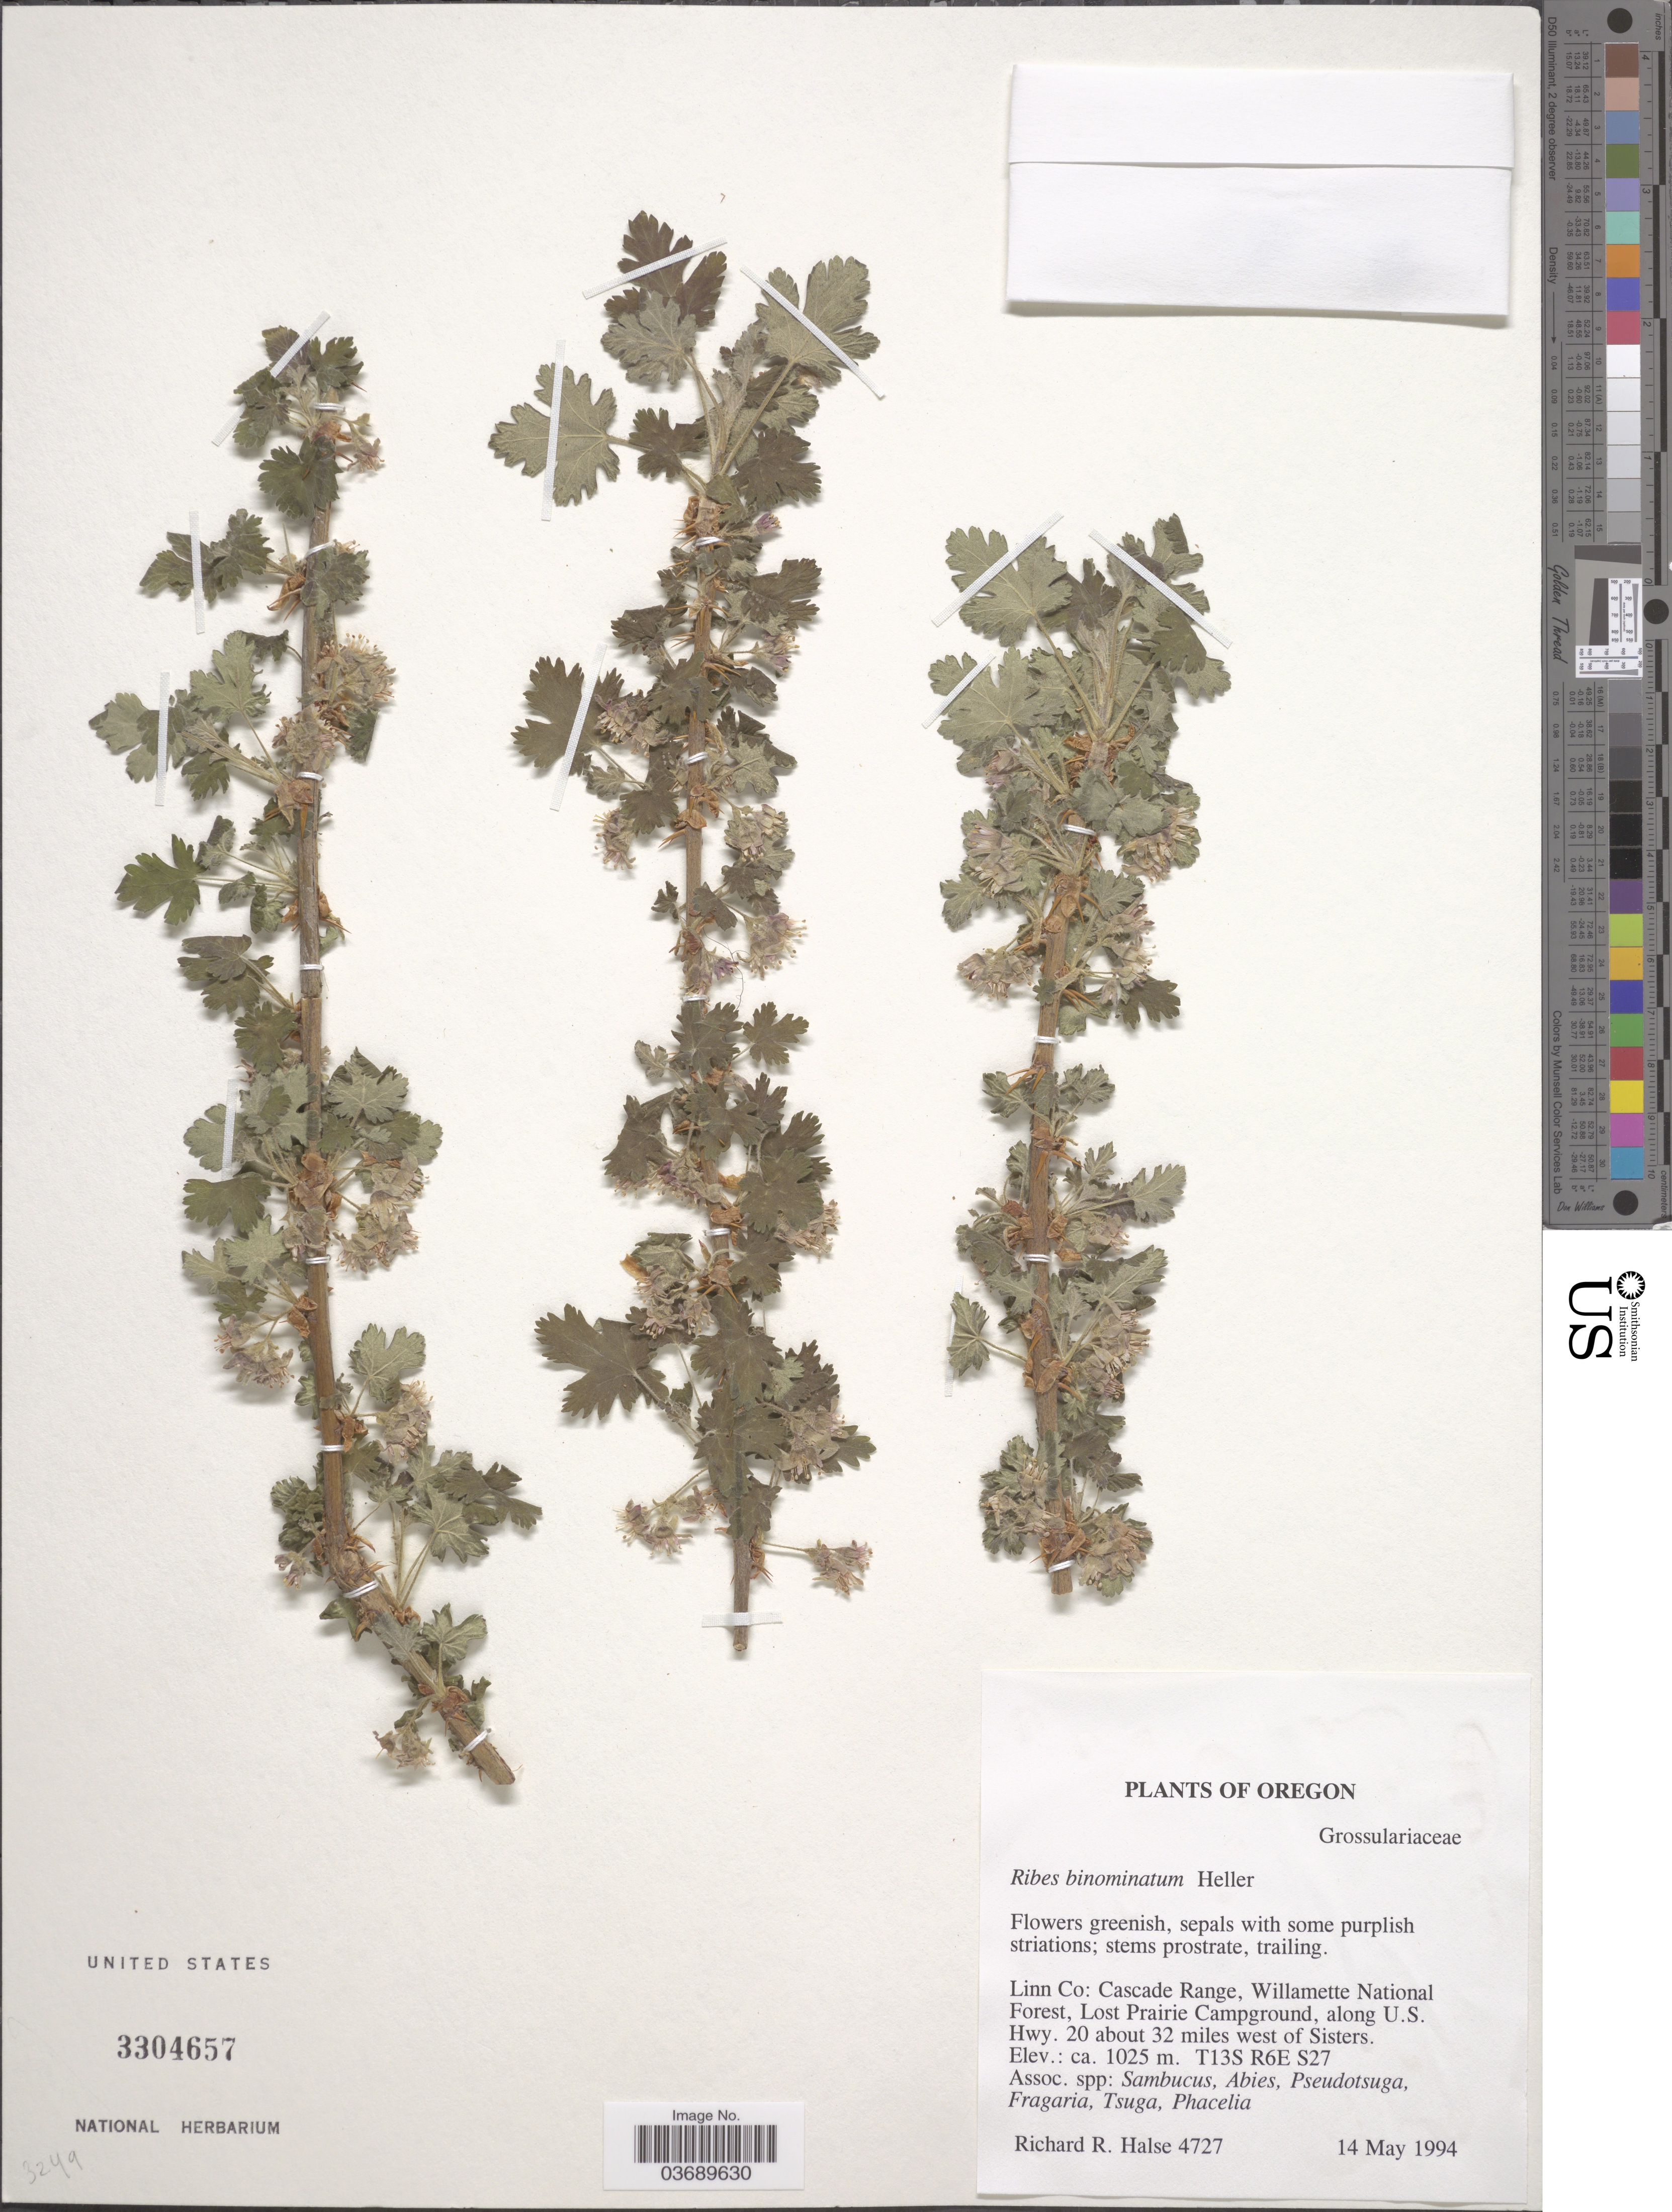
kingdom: Plantae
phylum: Tracheophyta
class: Magnoliopsida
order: Saxifragales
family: Grossulariaceae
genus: Ribes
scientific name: Ribes sp.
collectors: R. Halse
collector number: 4727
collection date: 1994-05-14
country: United States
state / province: Oregon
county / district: Linn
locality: Linn Co: Cascade Range, Willamette National Forest, Lost Prairie Campground, along U. S. Hwy. 20 about 32 miles west of Sisters. T13S R6E S27.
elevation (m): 1025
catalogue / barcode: US 3304657